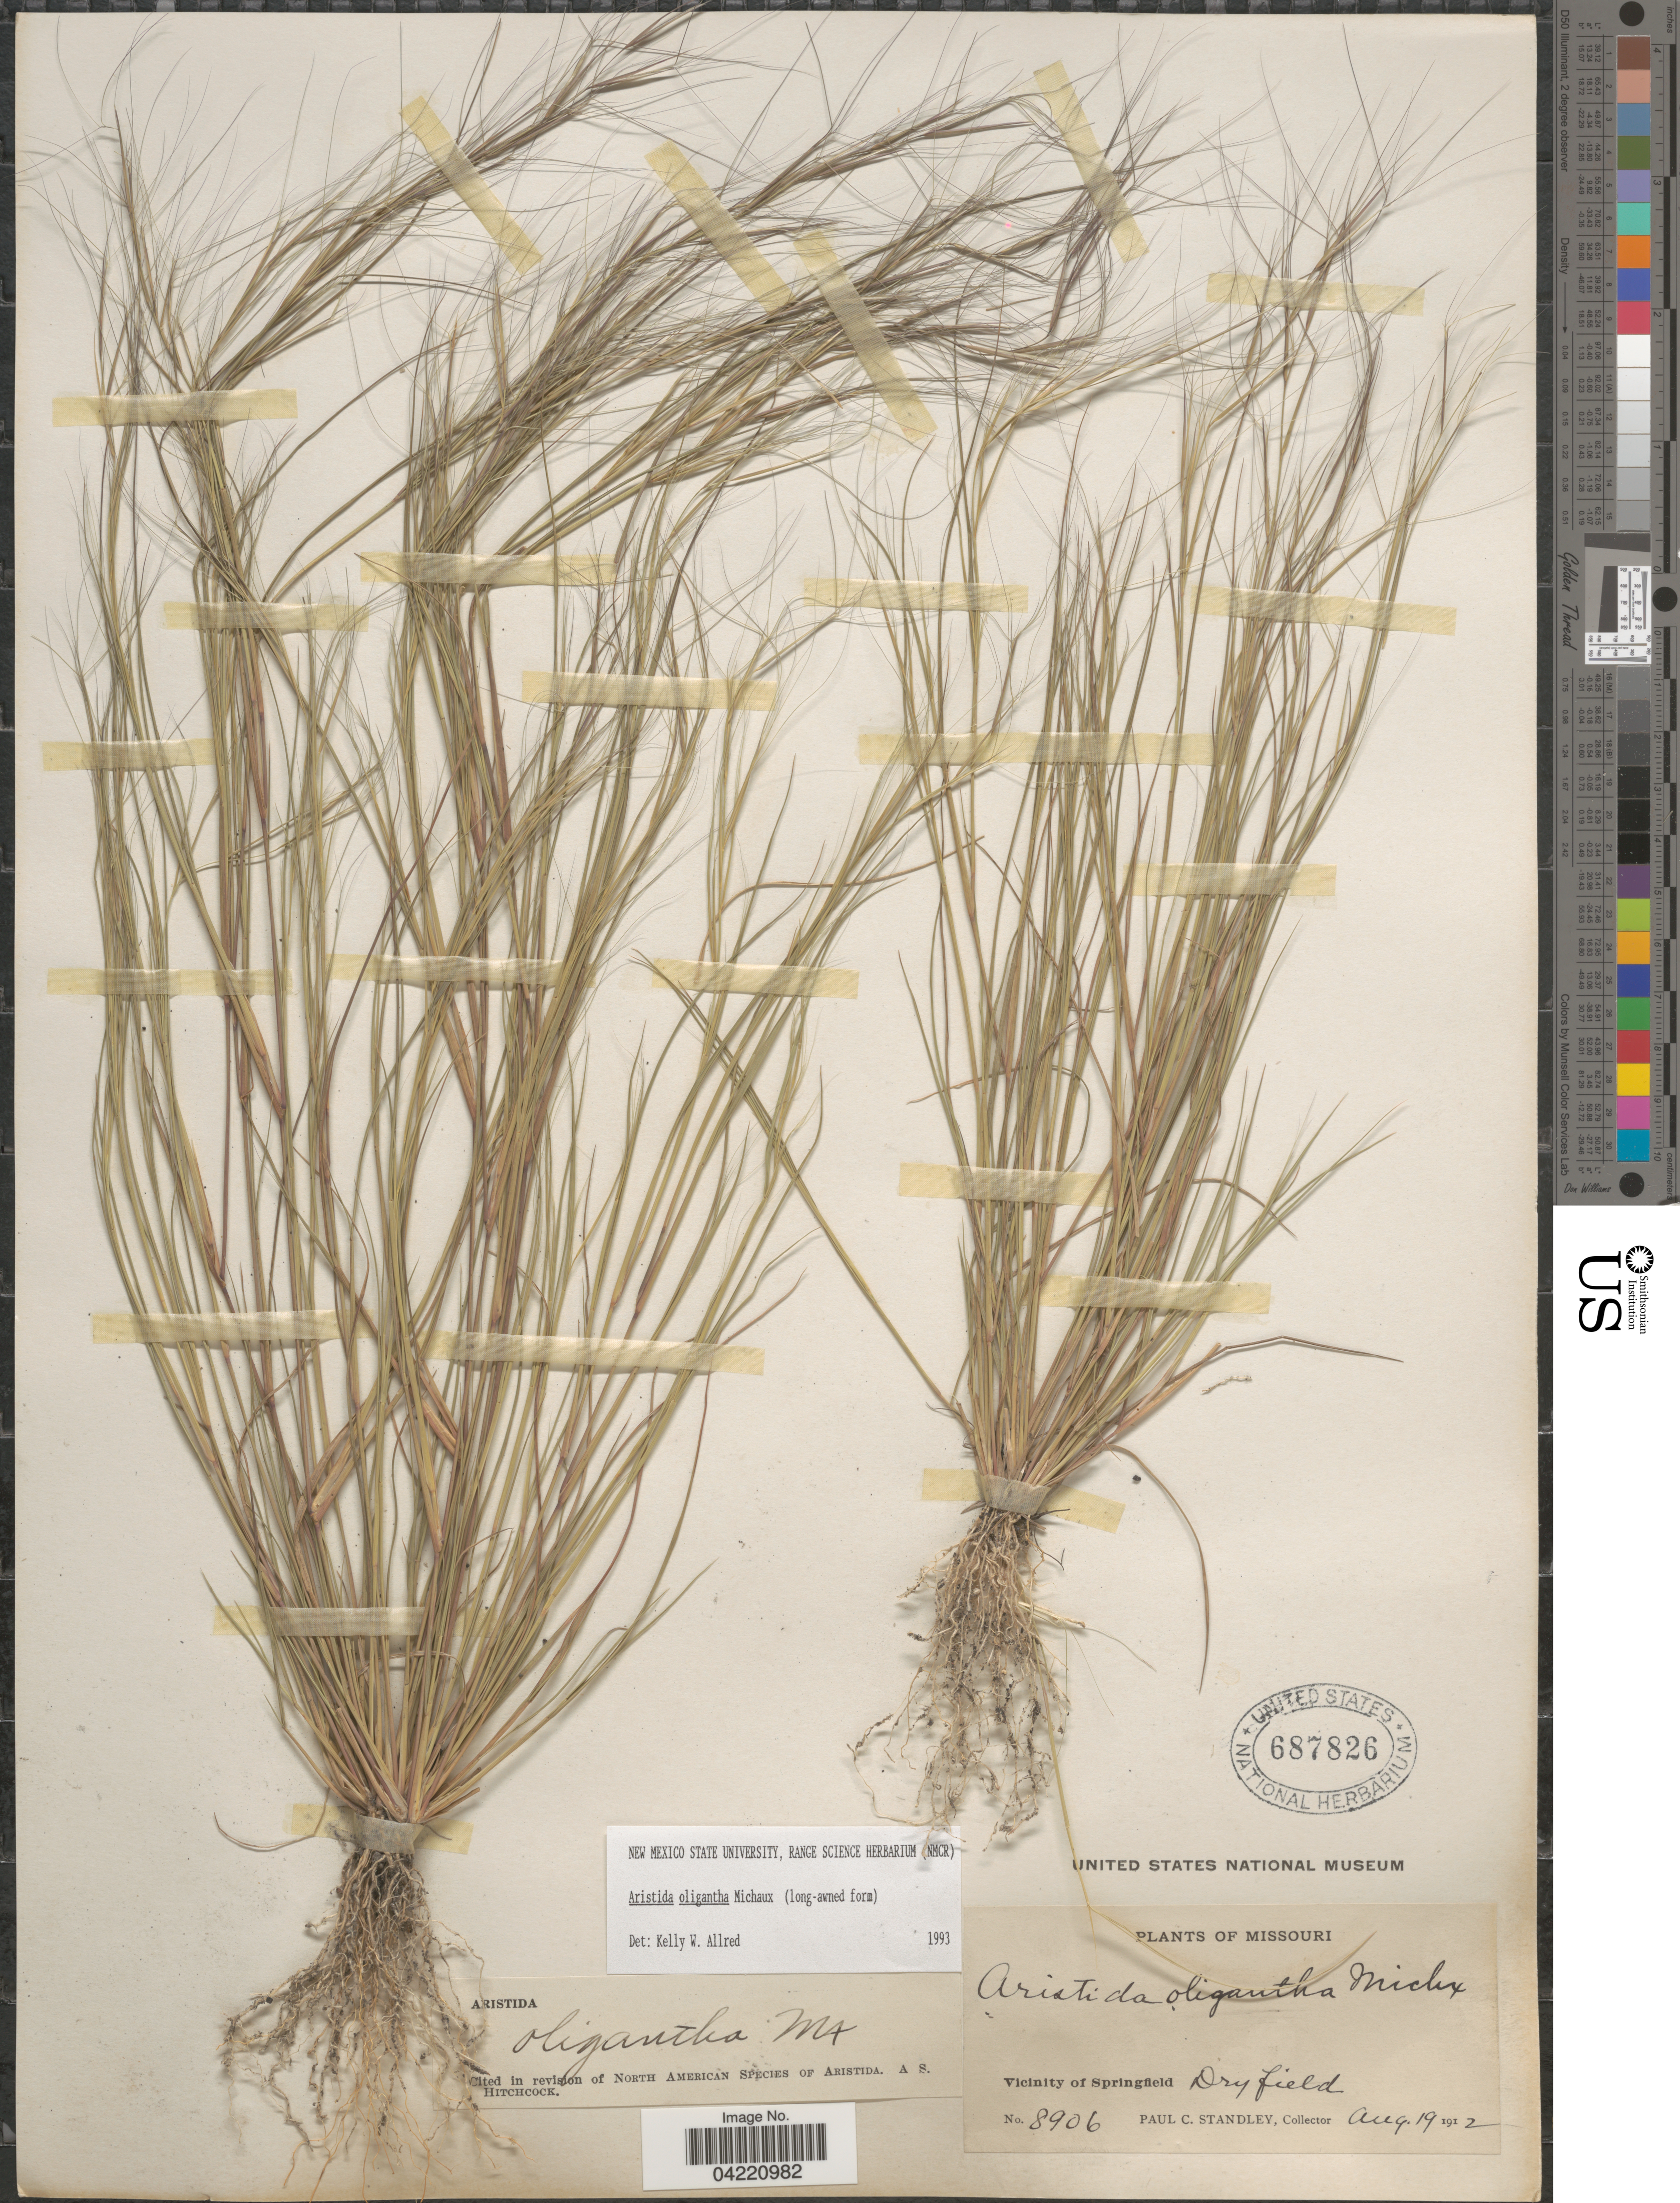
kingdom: Plantae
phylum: Tracheophyta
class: Liliopsida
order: Poales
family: Poaceae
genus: Aristida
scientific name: Aristida oligantha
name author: Michx.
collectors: P. C. Standley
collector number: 8906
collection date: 1912-08-19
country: United States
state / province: Missouri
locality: Vicinity of Springfield.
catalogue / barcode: US 687826